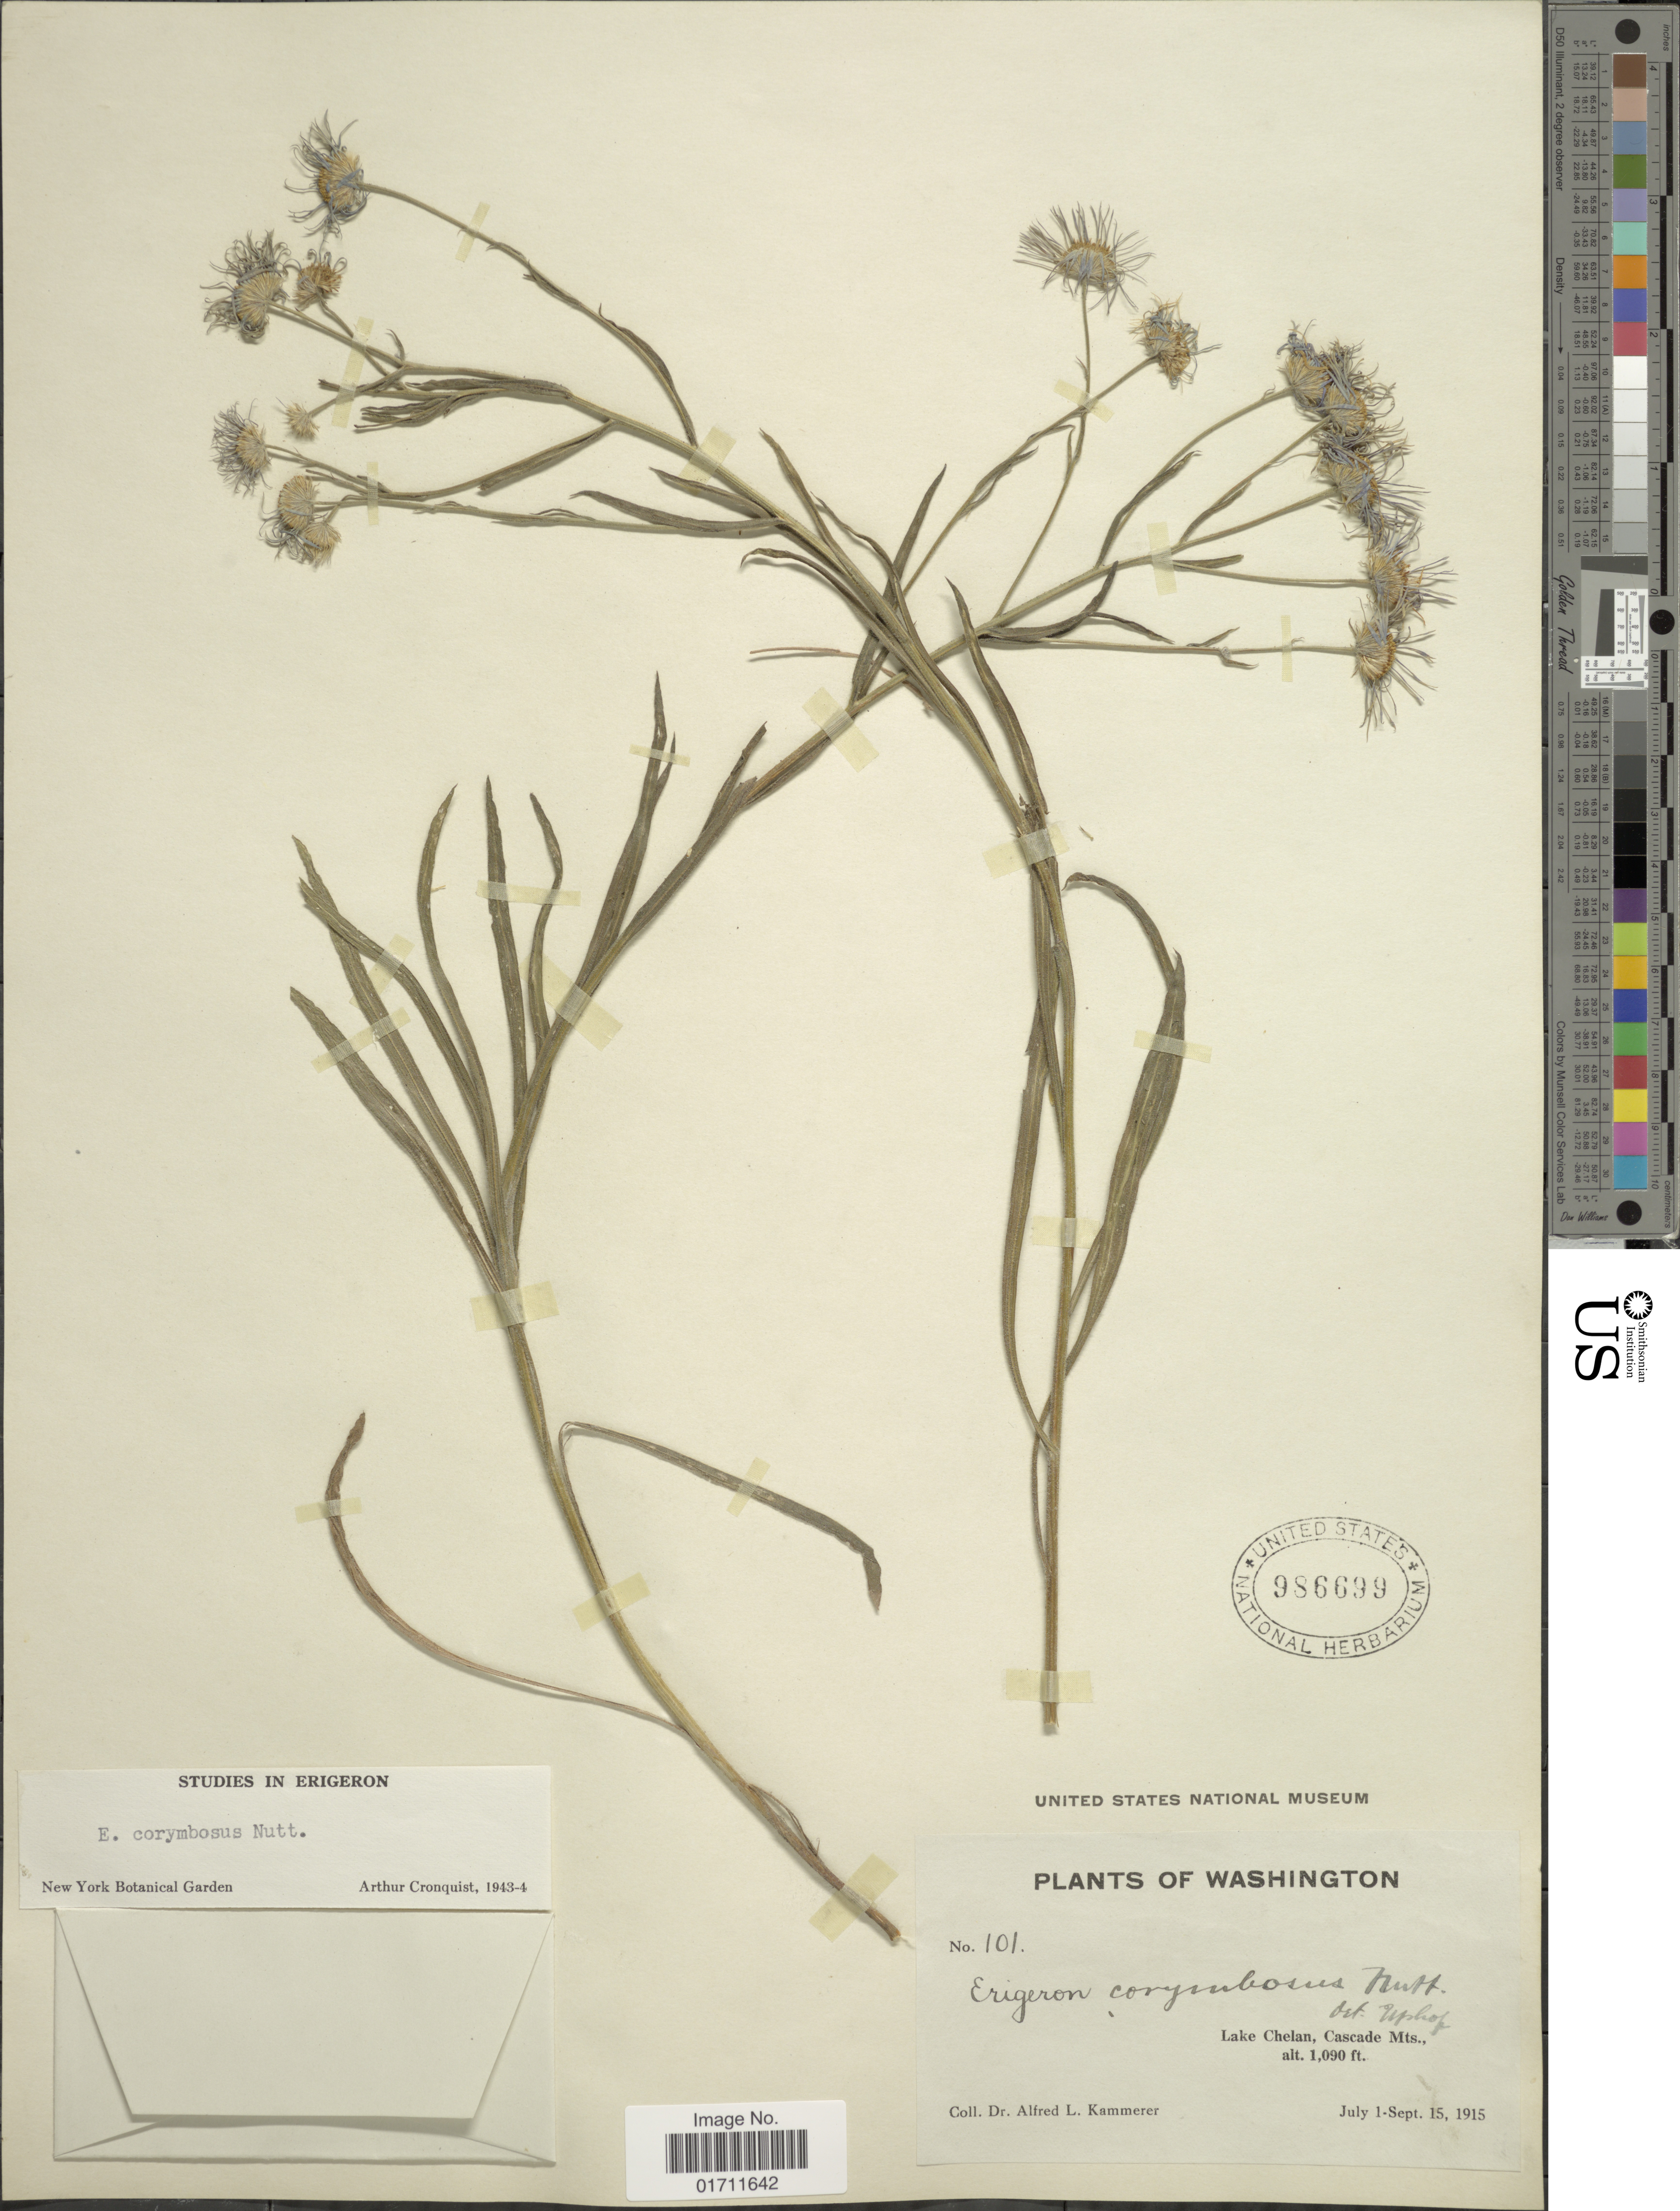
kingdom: Plantae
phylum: Tracheophyta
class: Magnoliopsida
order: Asterales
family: Asteraceae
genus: Erigeron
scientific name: Erigeron corymbosus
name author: Nutt.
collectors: A. Kammerer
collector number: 101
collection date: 1915-07-01/1915-09-15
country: United States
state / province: Washington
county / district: Chelan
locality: Lake Chelan, Cascade Mts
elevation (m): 332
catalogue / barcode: US 986699